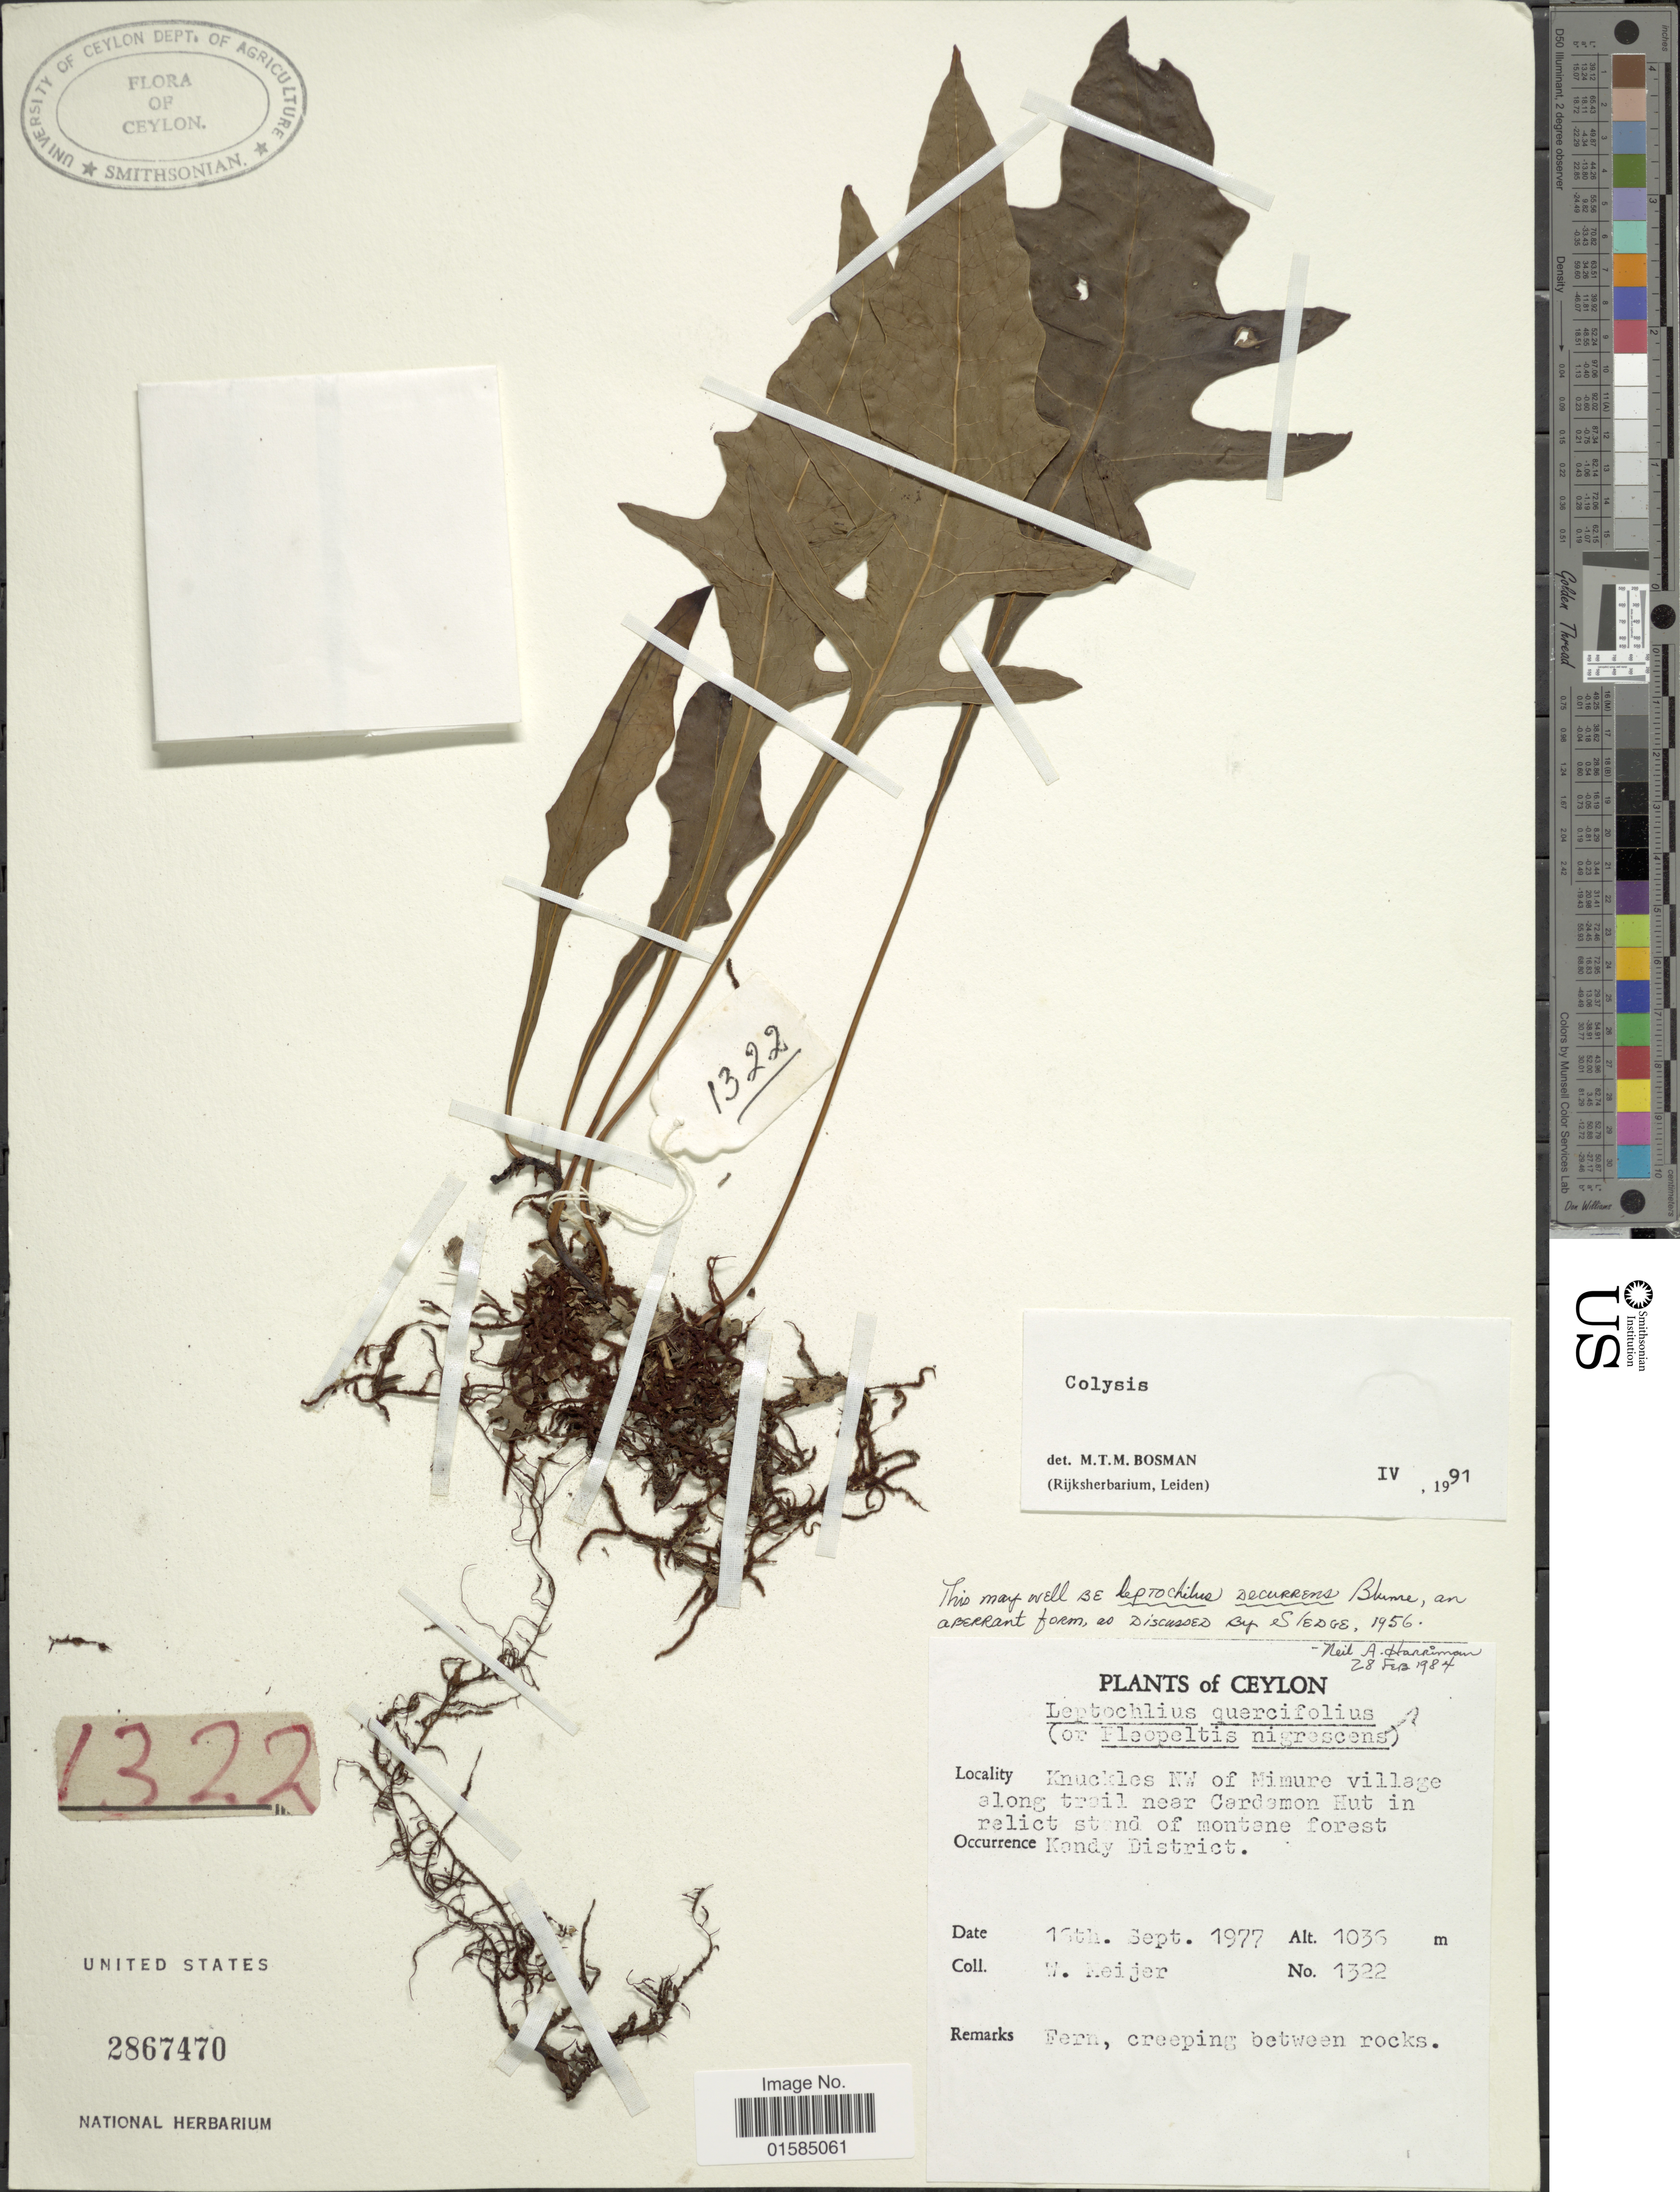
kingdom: Plantae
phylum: Tracheophyta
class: Polypodiopsida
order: Polypodiales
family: Polypodiaceae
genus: Leptochilus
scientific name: Leptochilus decurrens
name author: Blume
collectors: W. Meijer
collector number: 1322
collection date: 1977-09-16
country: Sri Lanka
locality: Ceylon, Knuckles NW of Mimure village along trail near Cardsmon Hut in relict stand of montane forest, Kendy District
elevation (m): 1036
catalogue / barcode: US 2867470